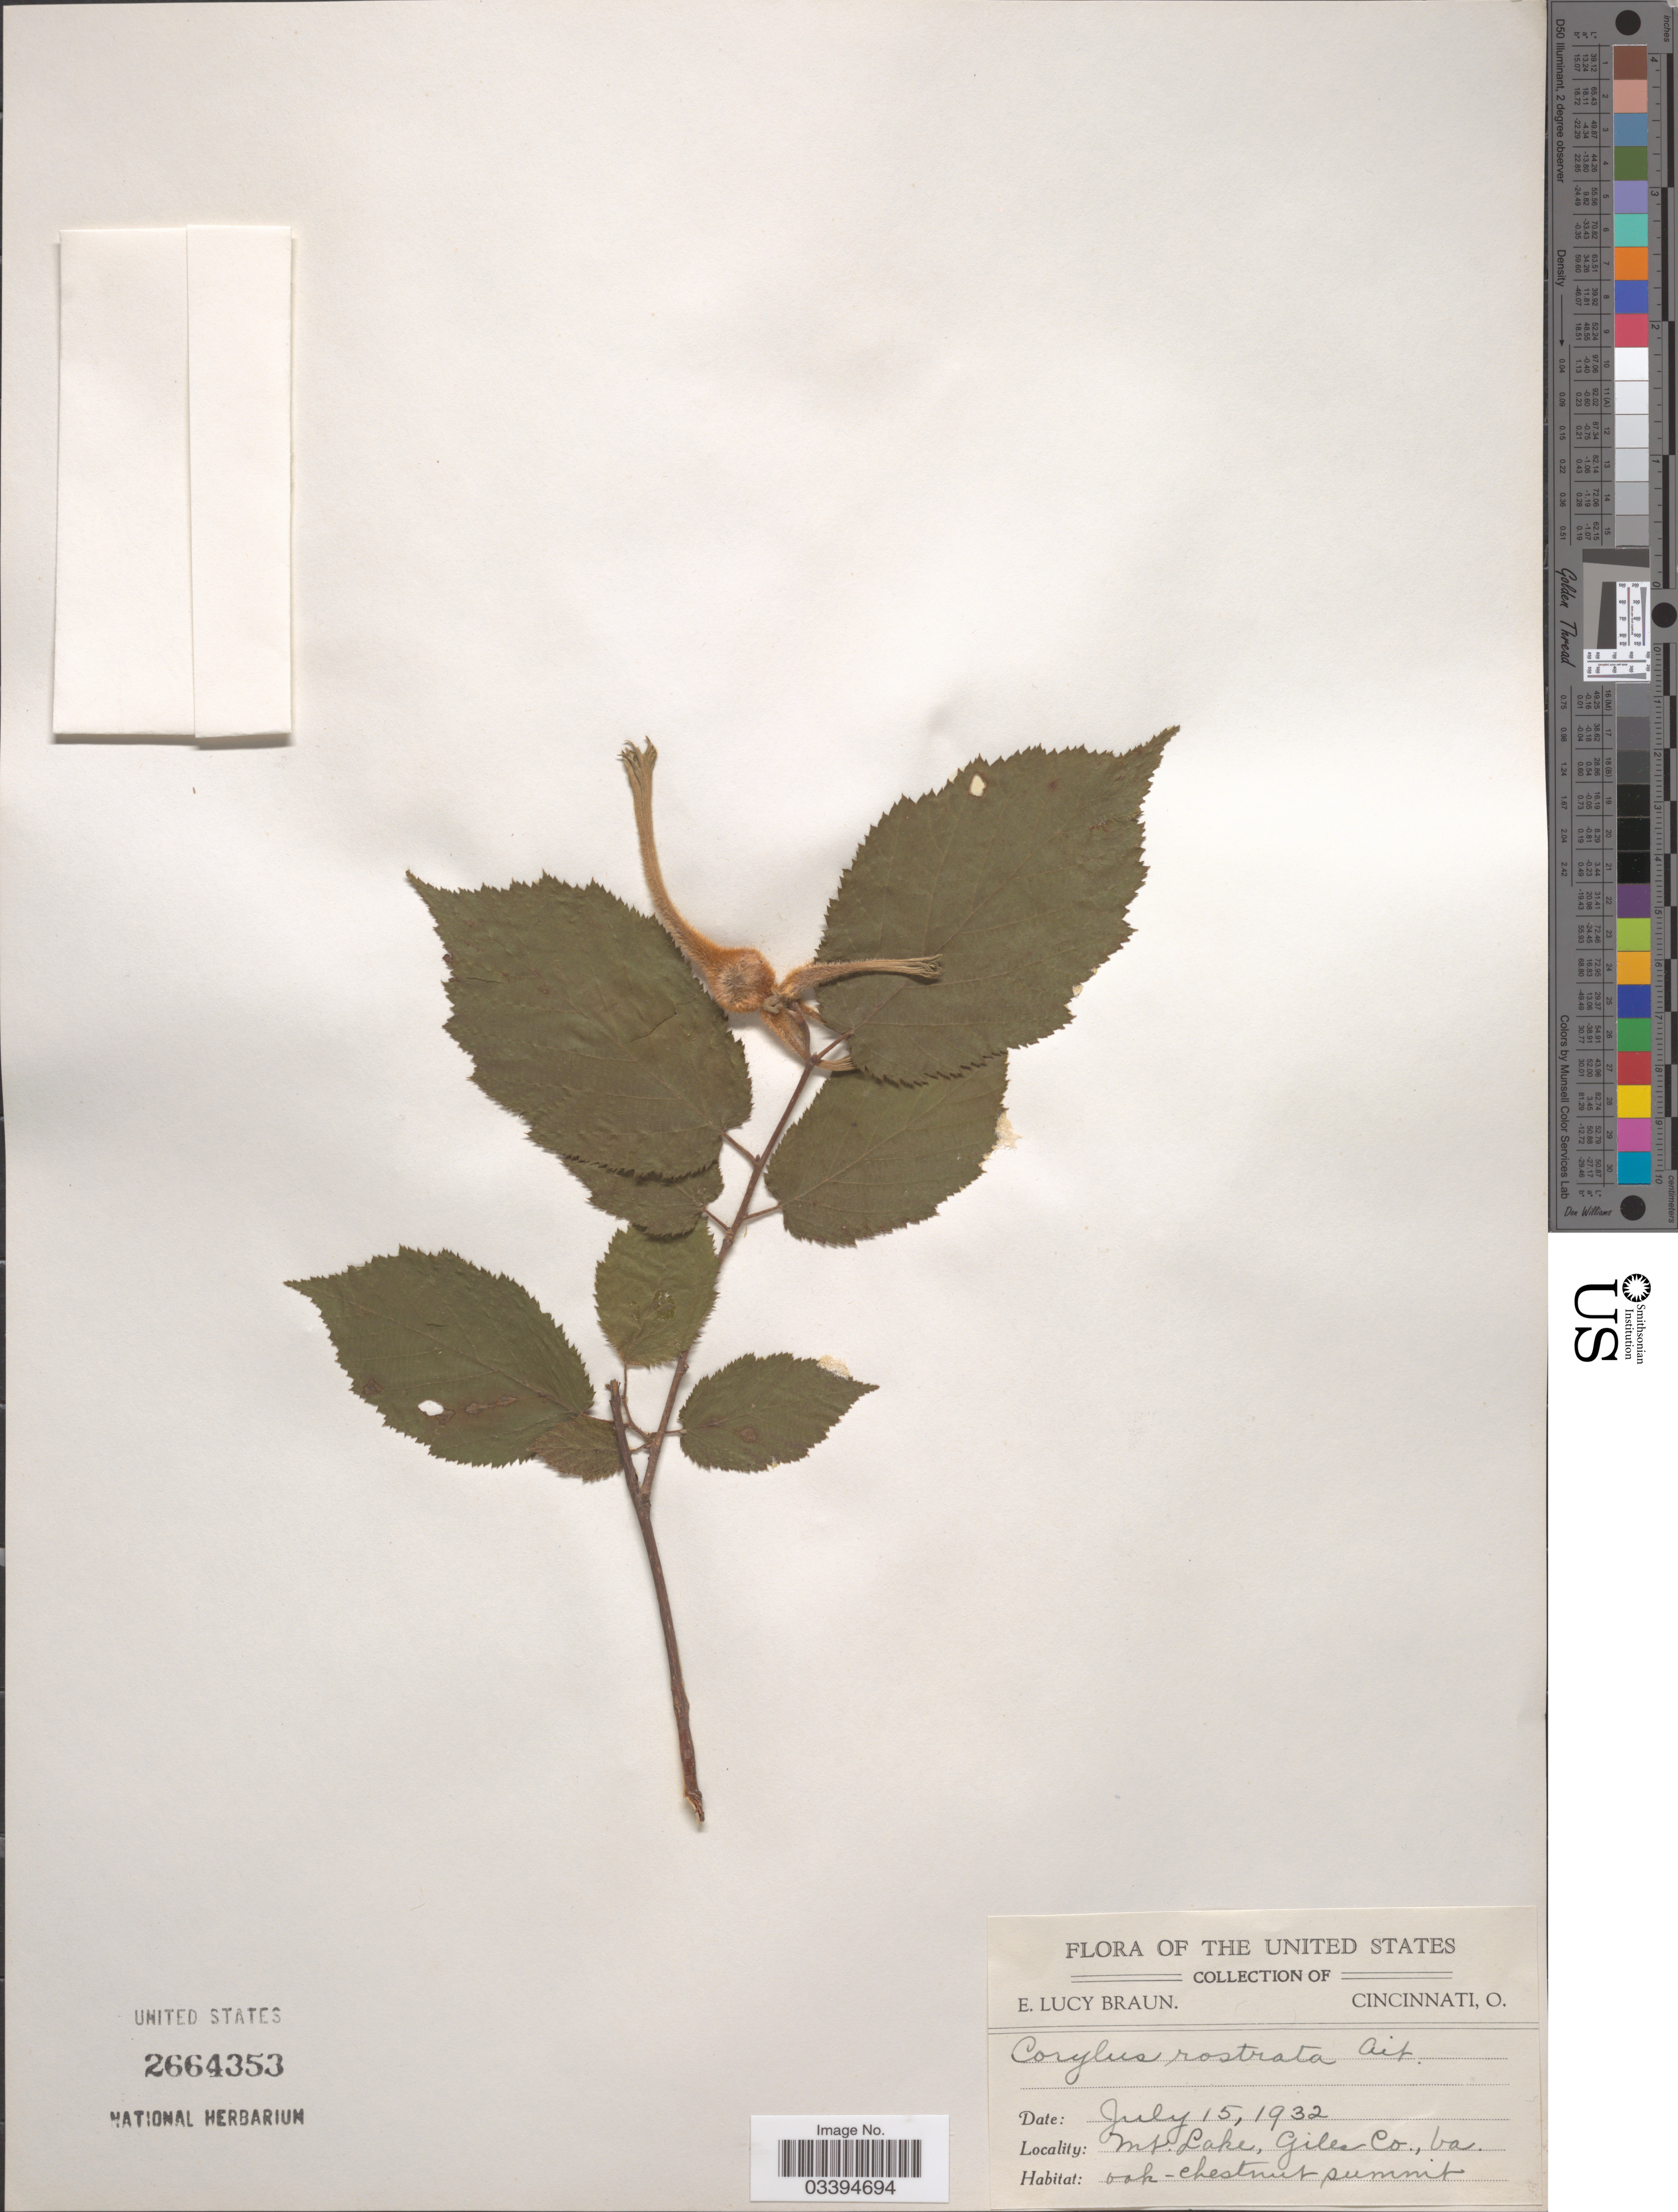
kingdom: Plantae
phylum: Tracheophyta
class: Magnoliopsida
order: Fagales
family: Betulaceae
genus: Corylus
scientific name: Corylus cornuta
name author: Marshall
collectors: E. L. Braun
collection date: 1932-07-15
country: United States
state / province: Virginia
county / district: Giles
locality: Mt. Lake, Giles Co.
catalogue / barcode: US 2664353